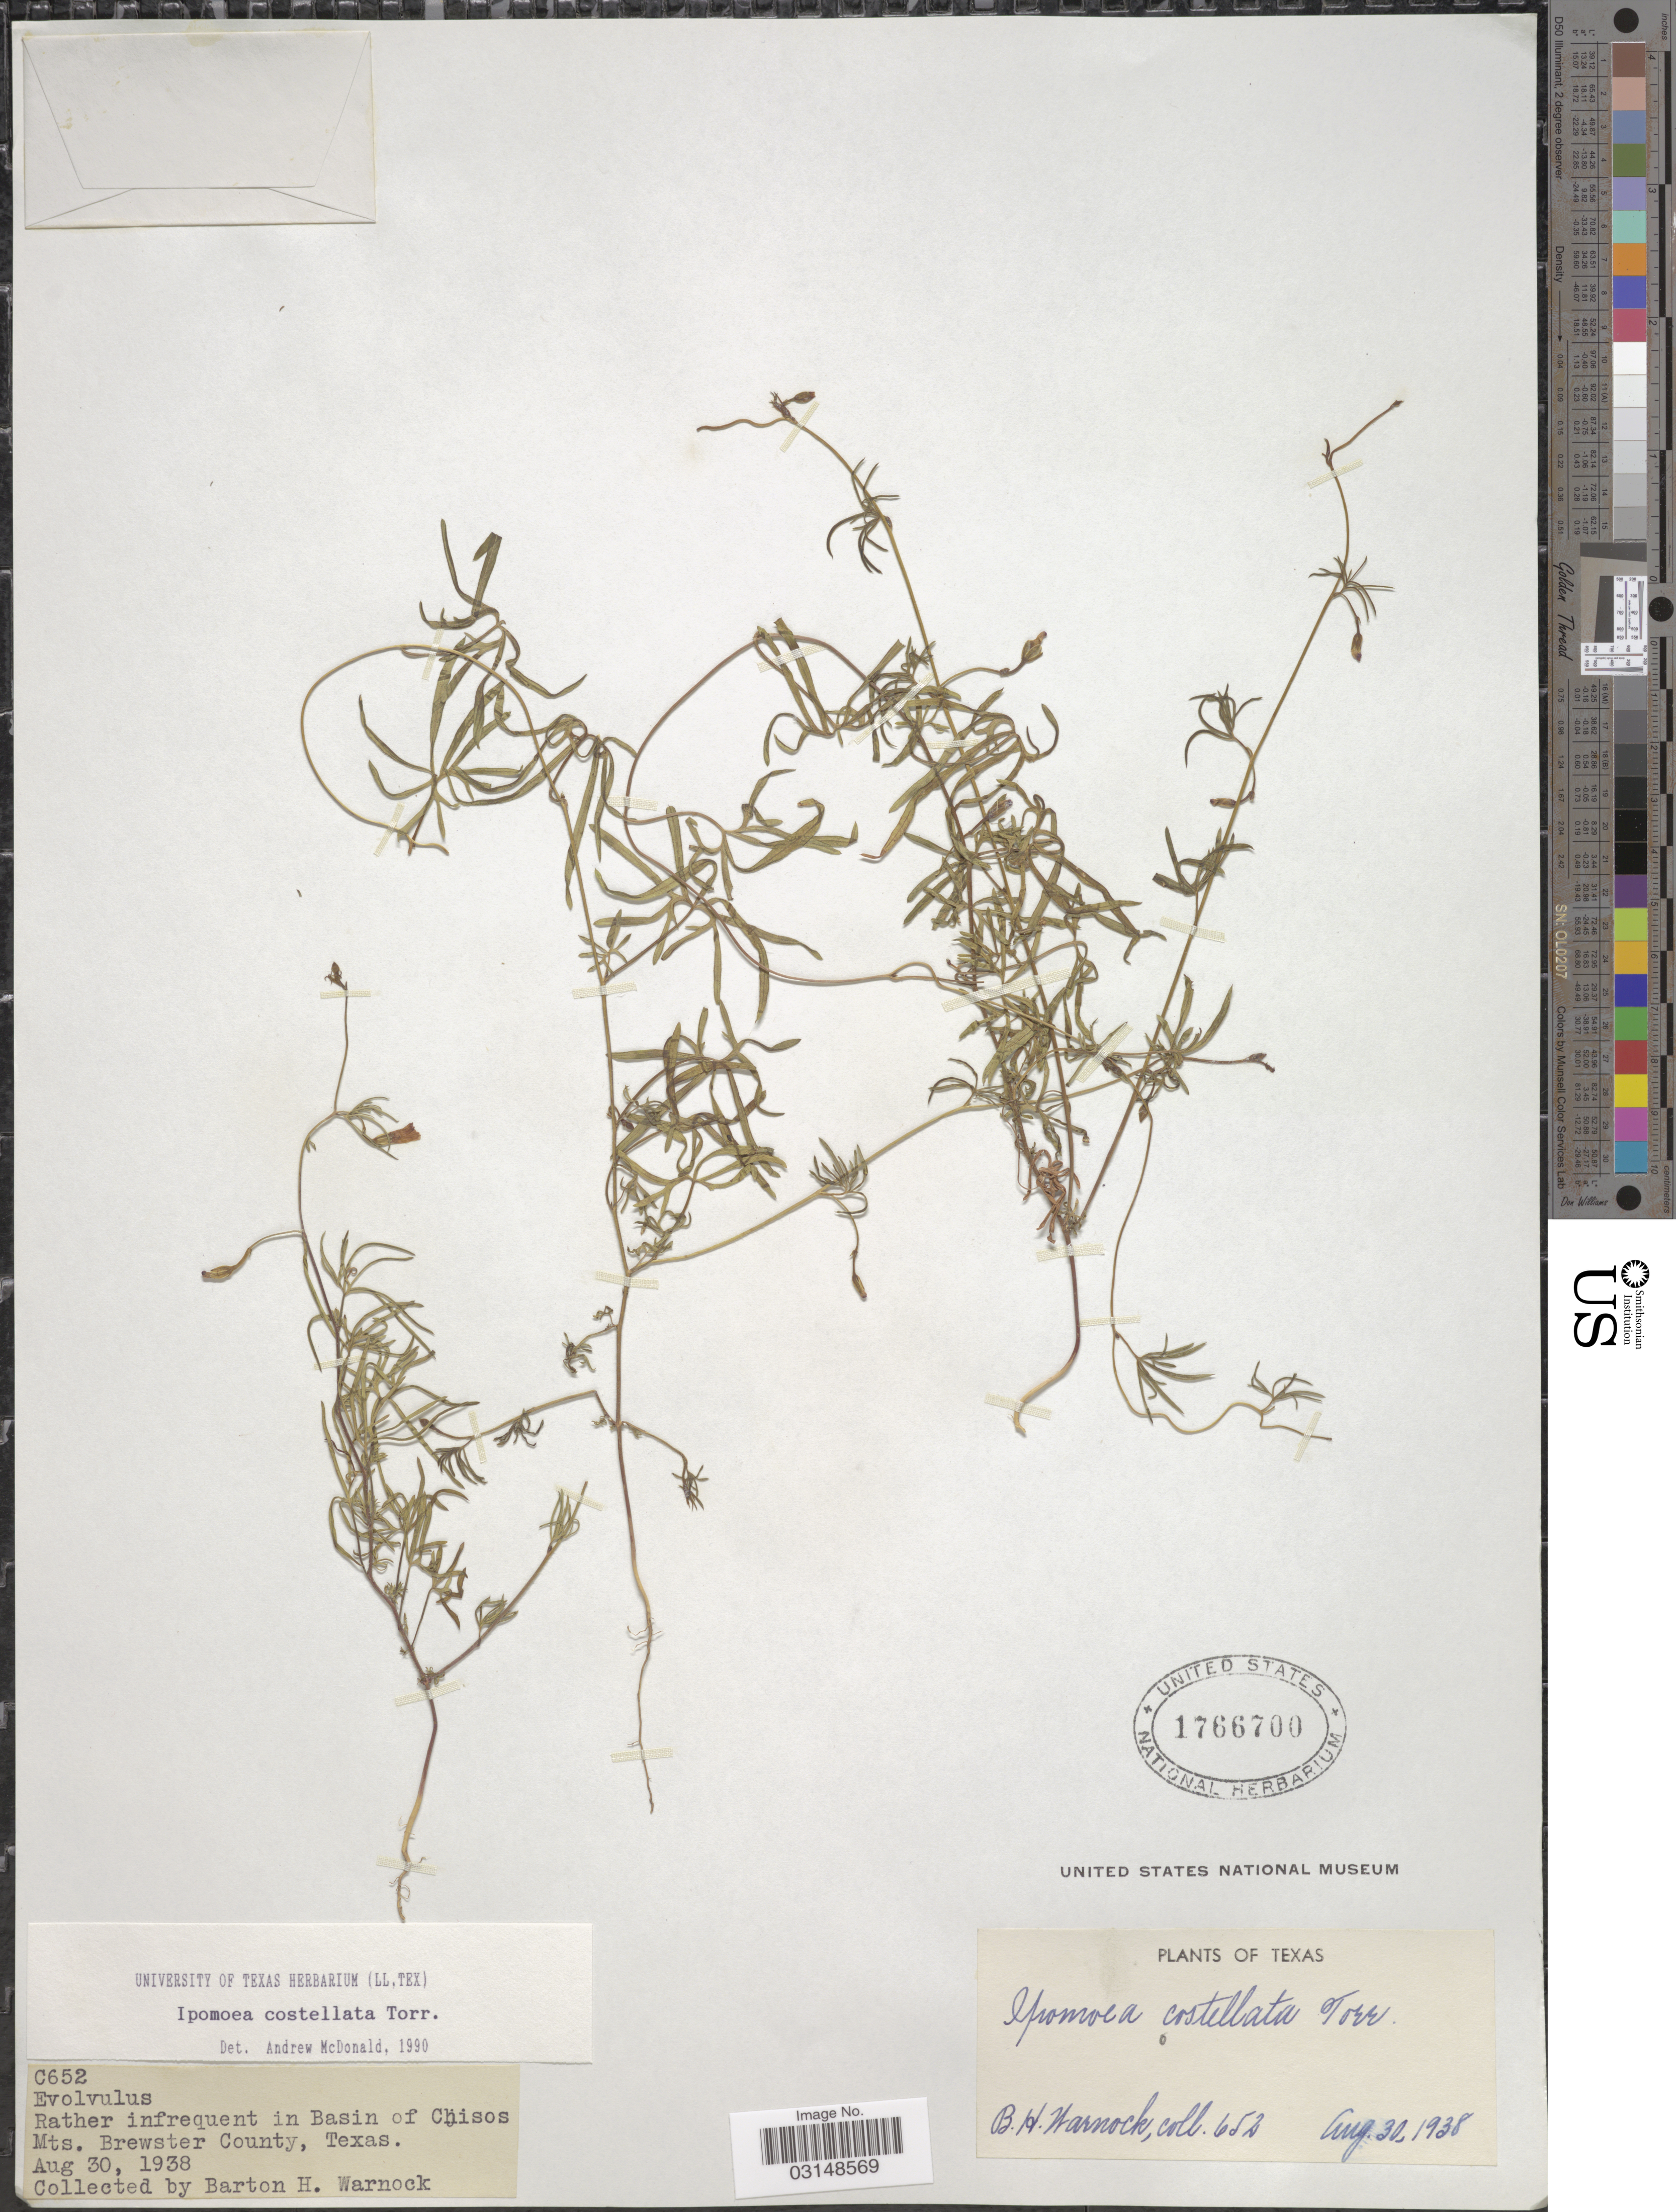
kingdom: Plantae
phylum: Tracheophyta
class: Magnoliopsida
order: Solanales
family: Convolvulaceae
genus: Ipomoea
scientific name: Ipomoea costellata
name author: Torr.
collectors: B. H. Warnock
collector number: C652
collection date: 1938-08-30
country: United States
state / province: Texas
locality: Rather infrequent in Basin of Chisos Mts. Brewster County, Texas.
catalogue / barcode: US 1766700